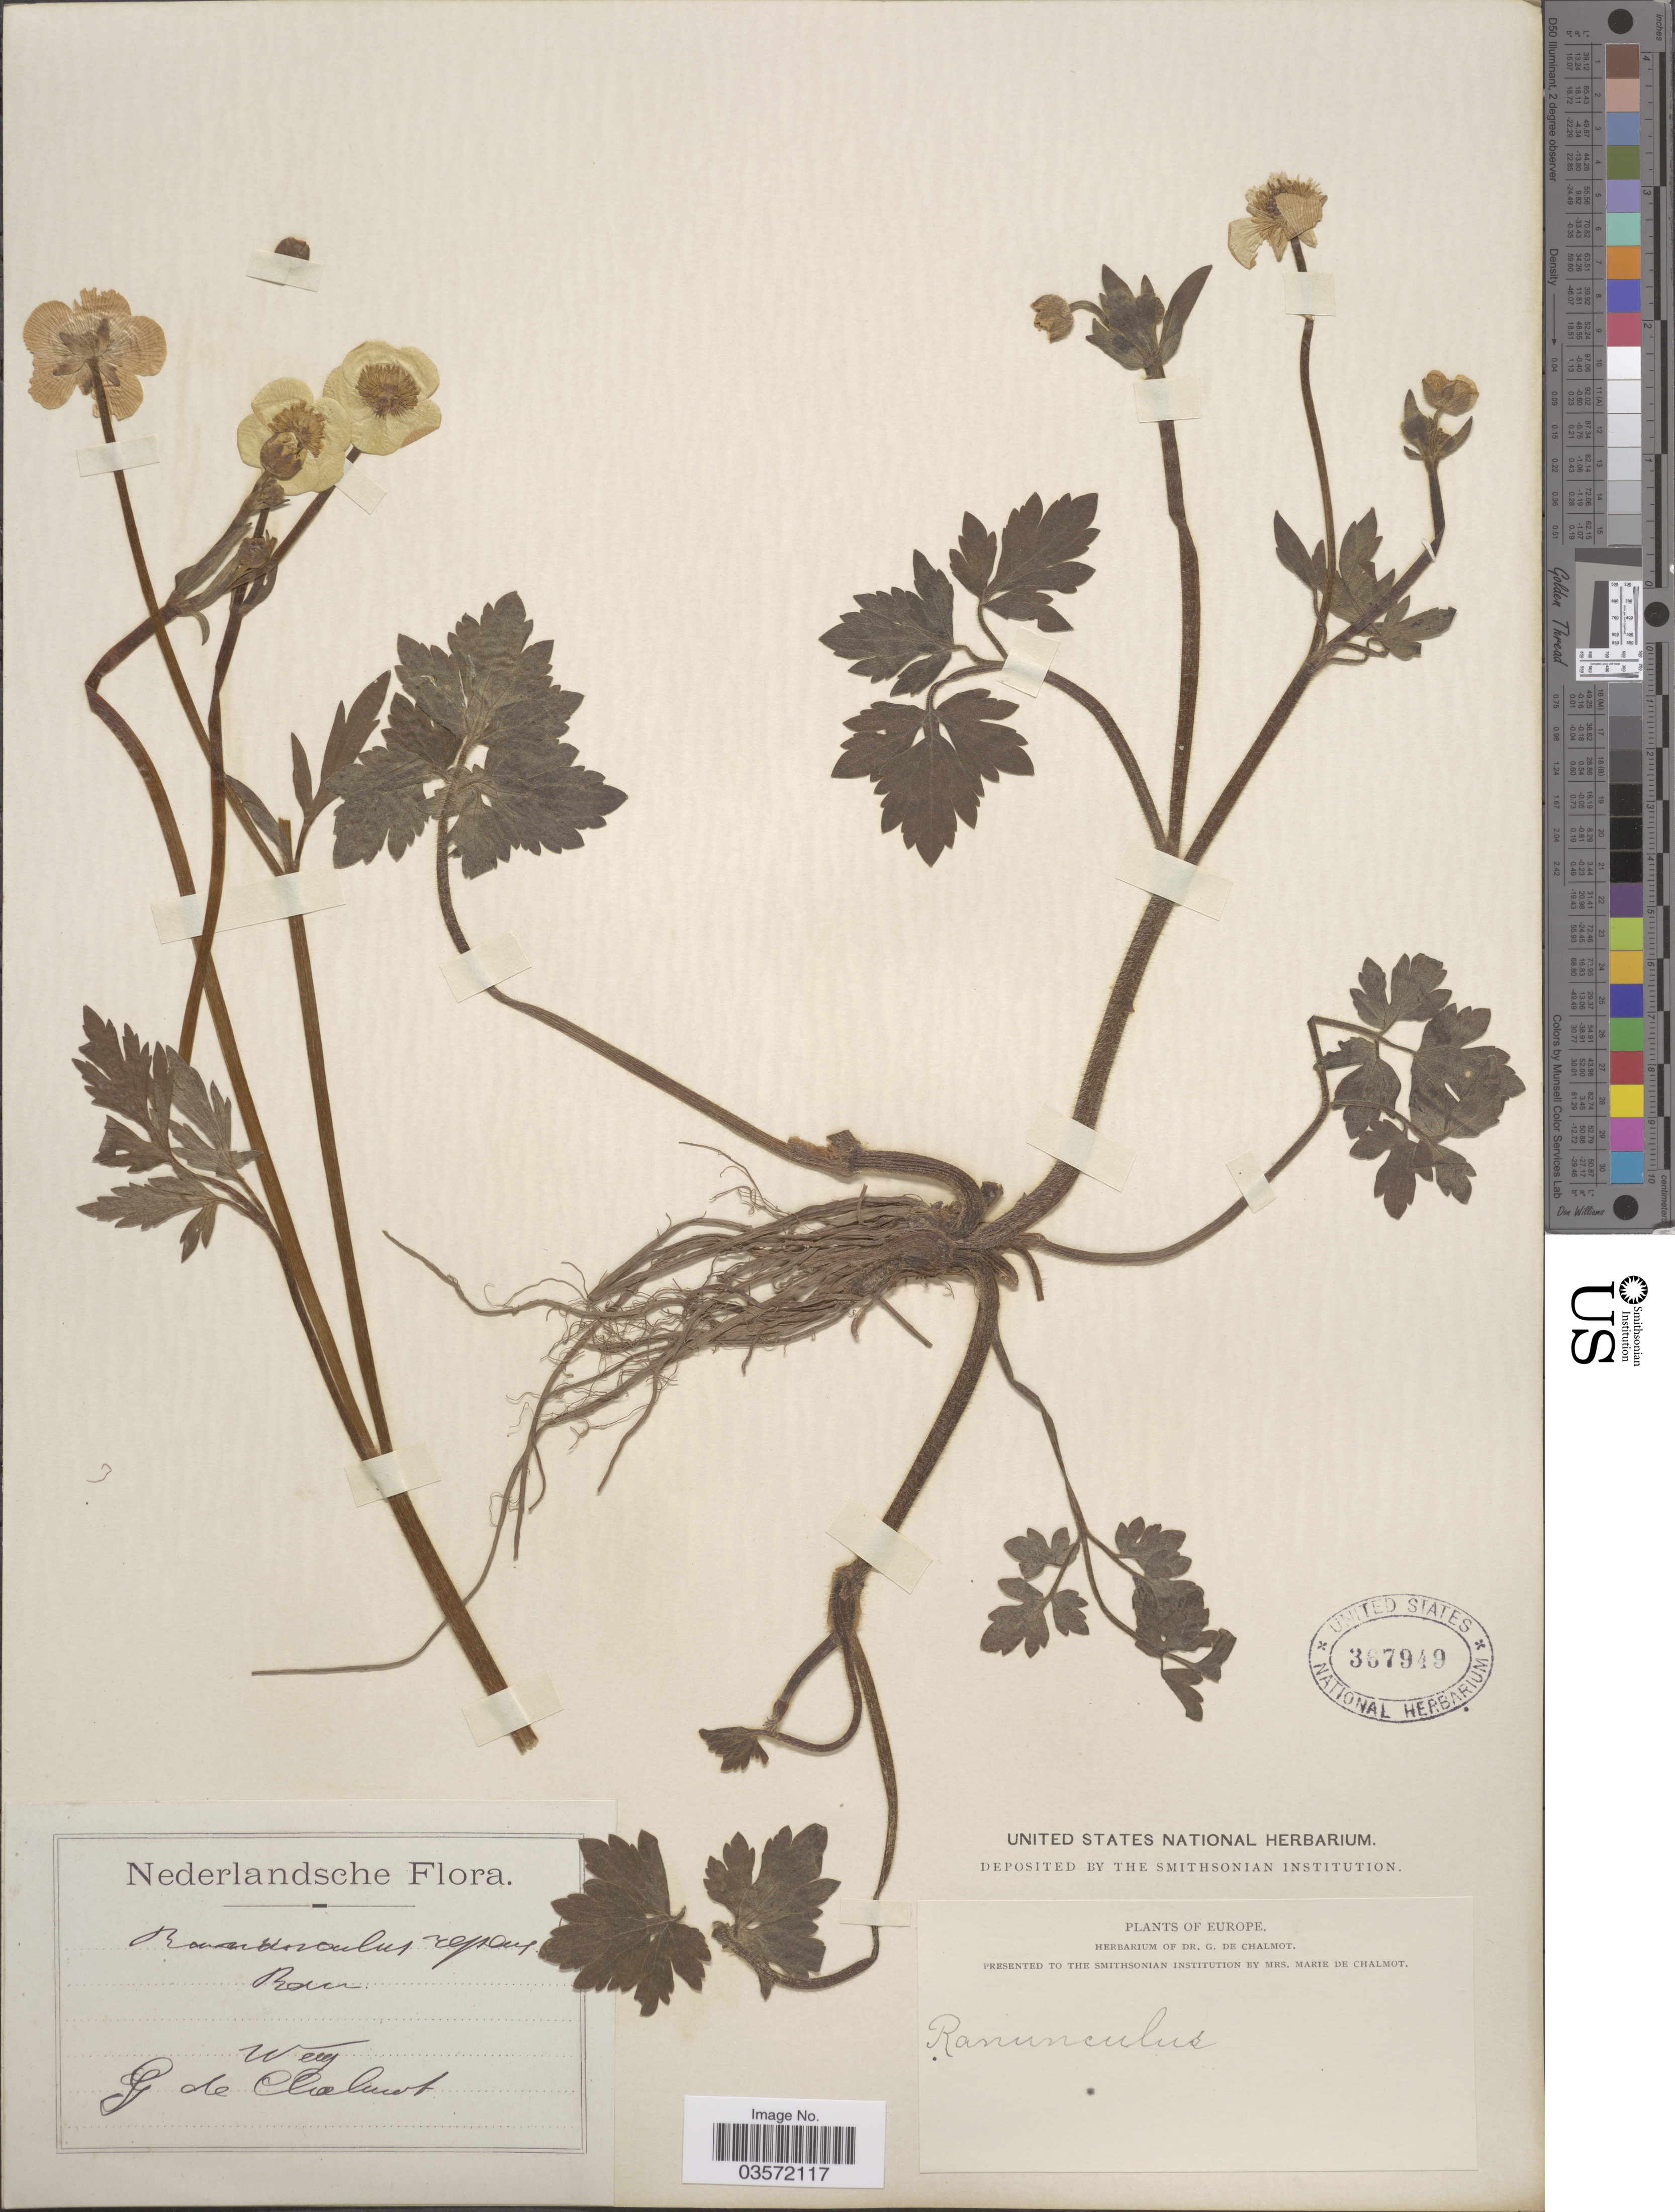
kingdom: Plantae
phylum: Tracheophyta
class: Magnoliopsida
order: Ranunculales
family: Ranunculaceae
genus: Ranunculus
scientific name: Ranunculus repens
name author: L.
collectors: G. de Chalmot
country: Netherlands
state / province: Gelderland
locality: Wag.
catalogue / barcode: US 367949